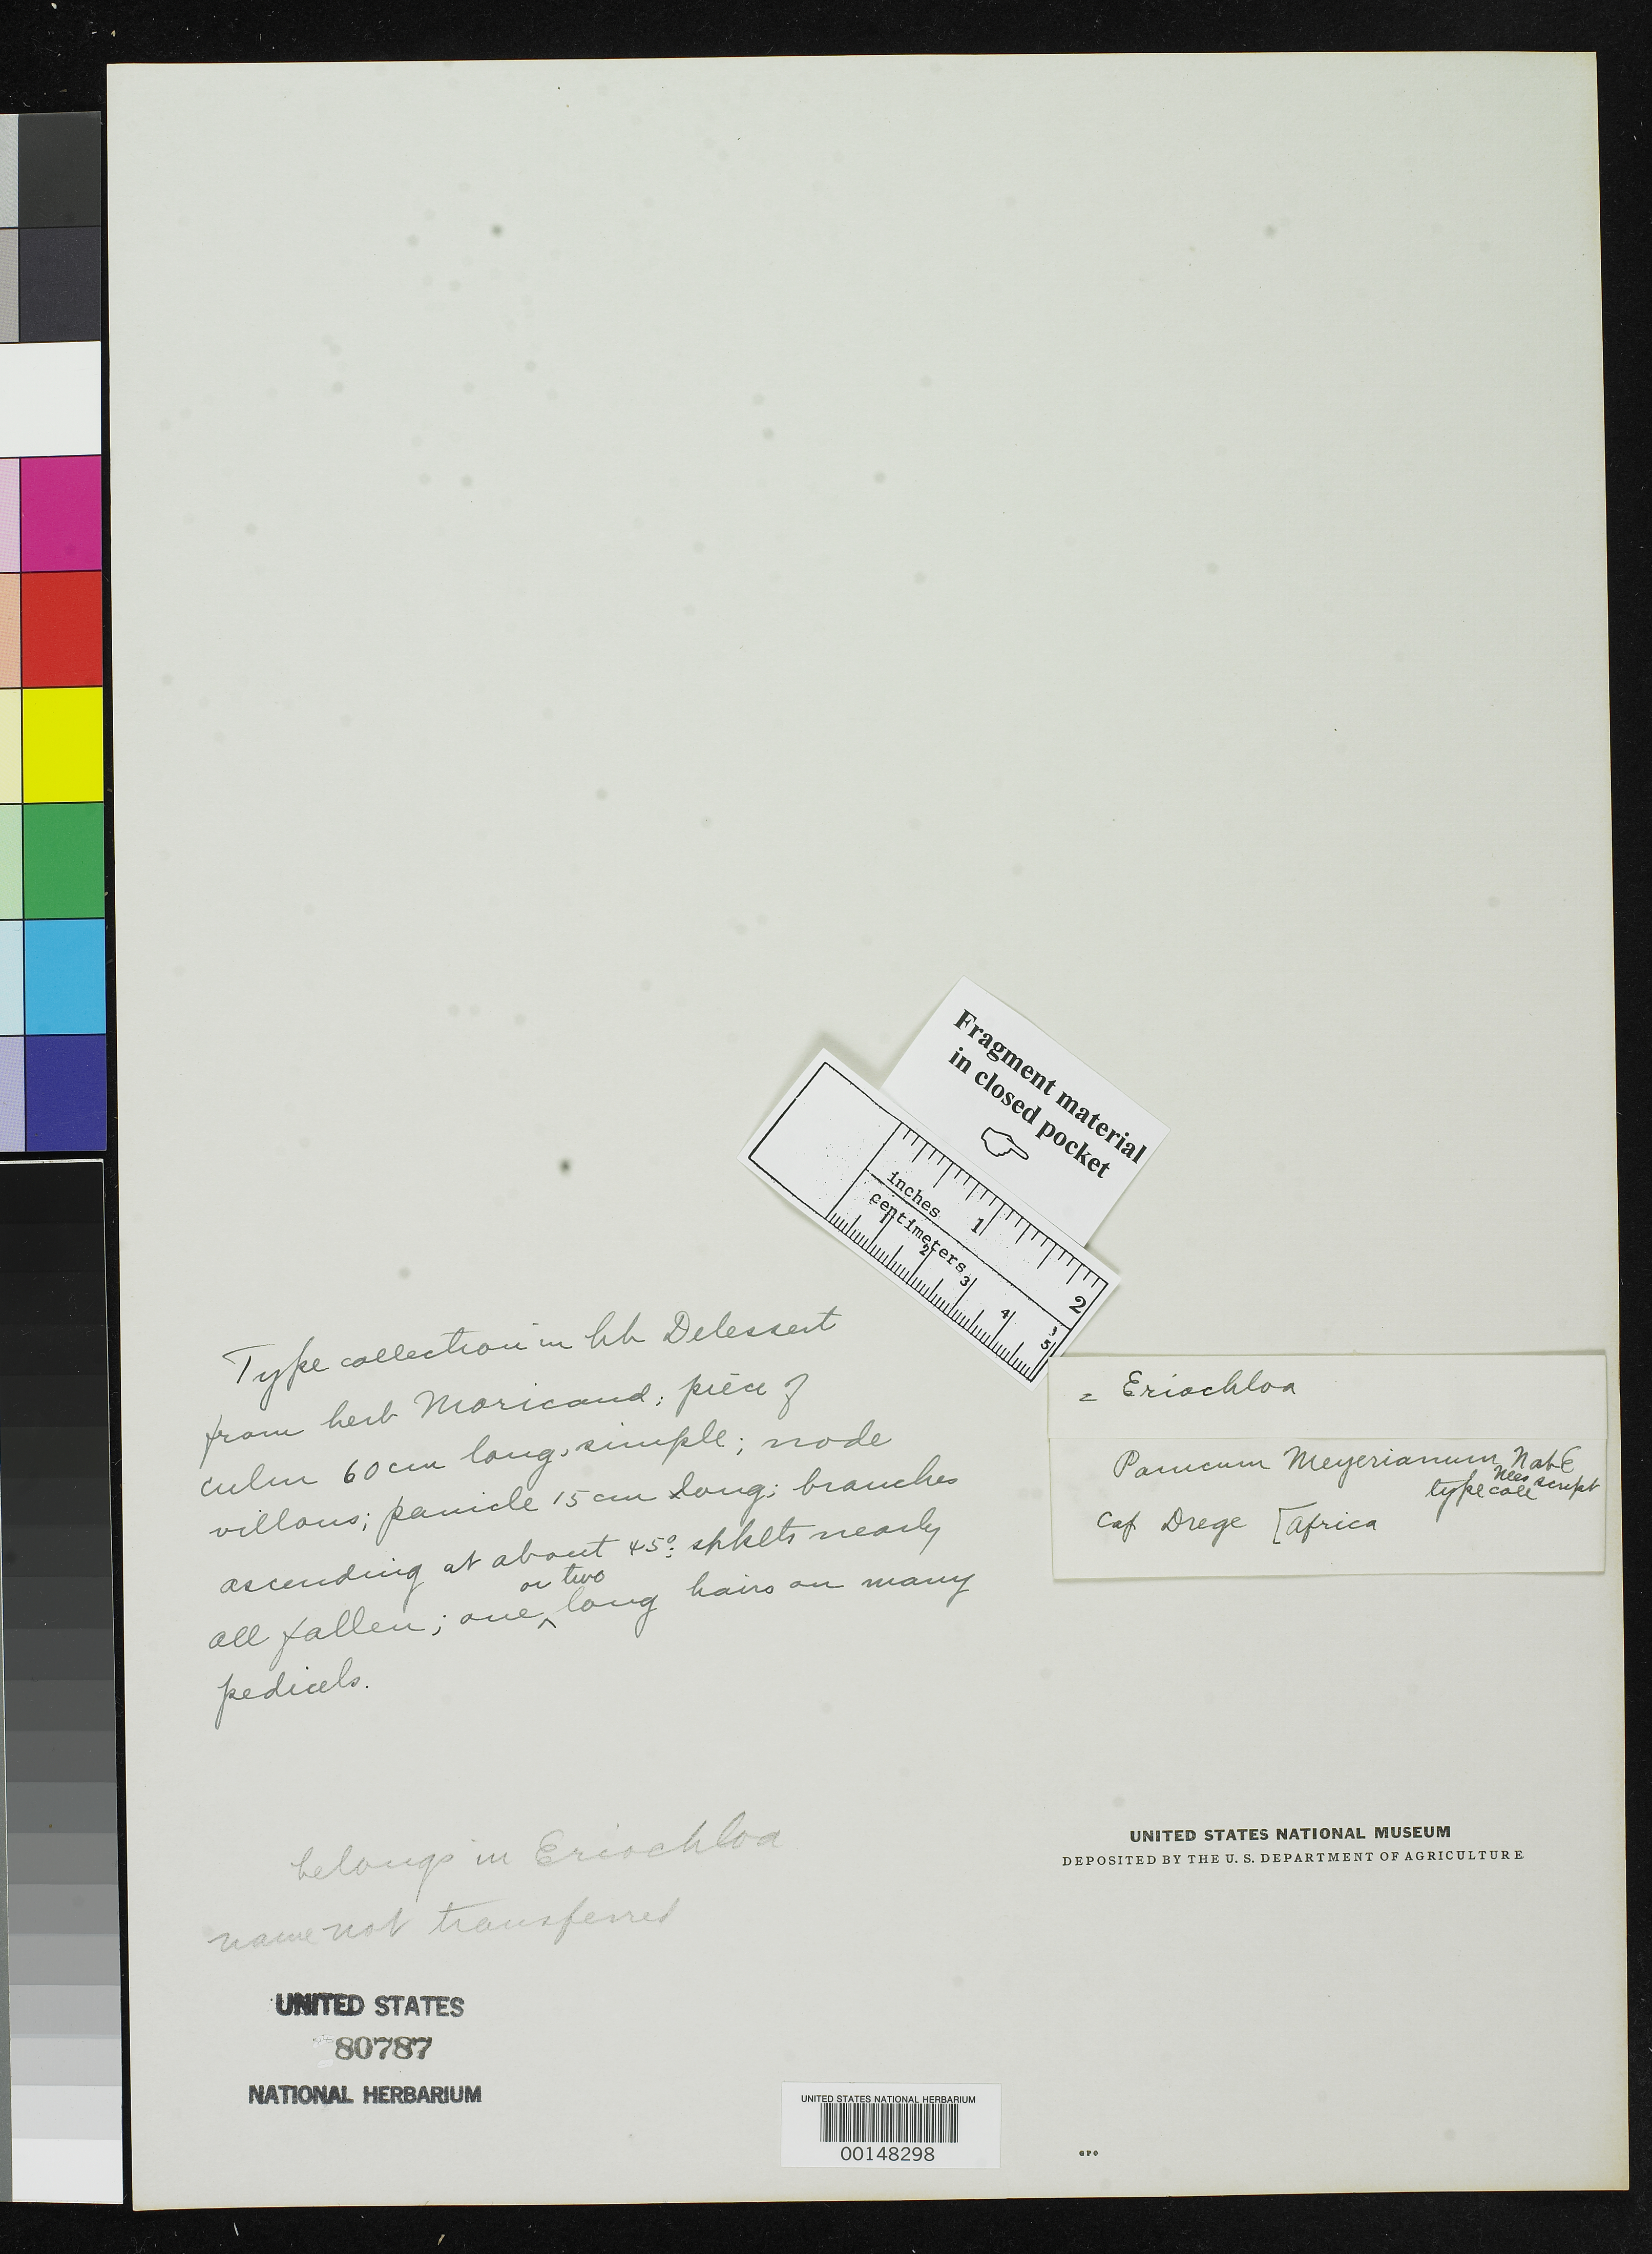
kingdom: Plantae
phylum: Tracheophyta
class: Liliopsida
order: Poales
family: Poaceae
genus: Panicum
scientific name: Panicum meyerianum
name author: Nees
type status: Type Fragment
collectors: J. Drège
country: South Africa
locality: Omsamoulo River.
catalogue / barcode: US 80787